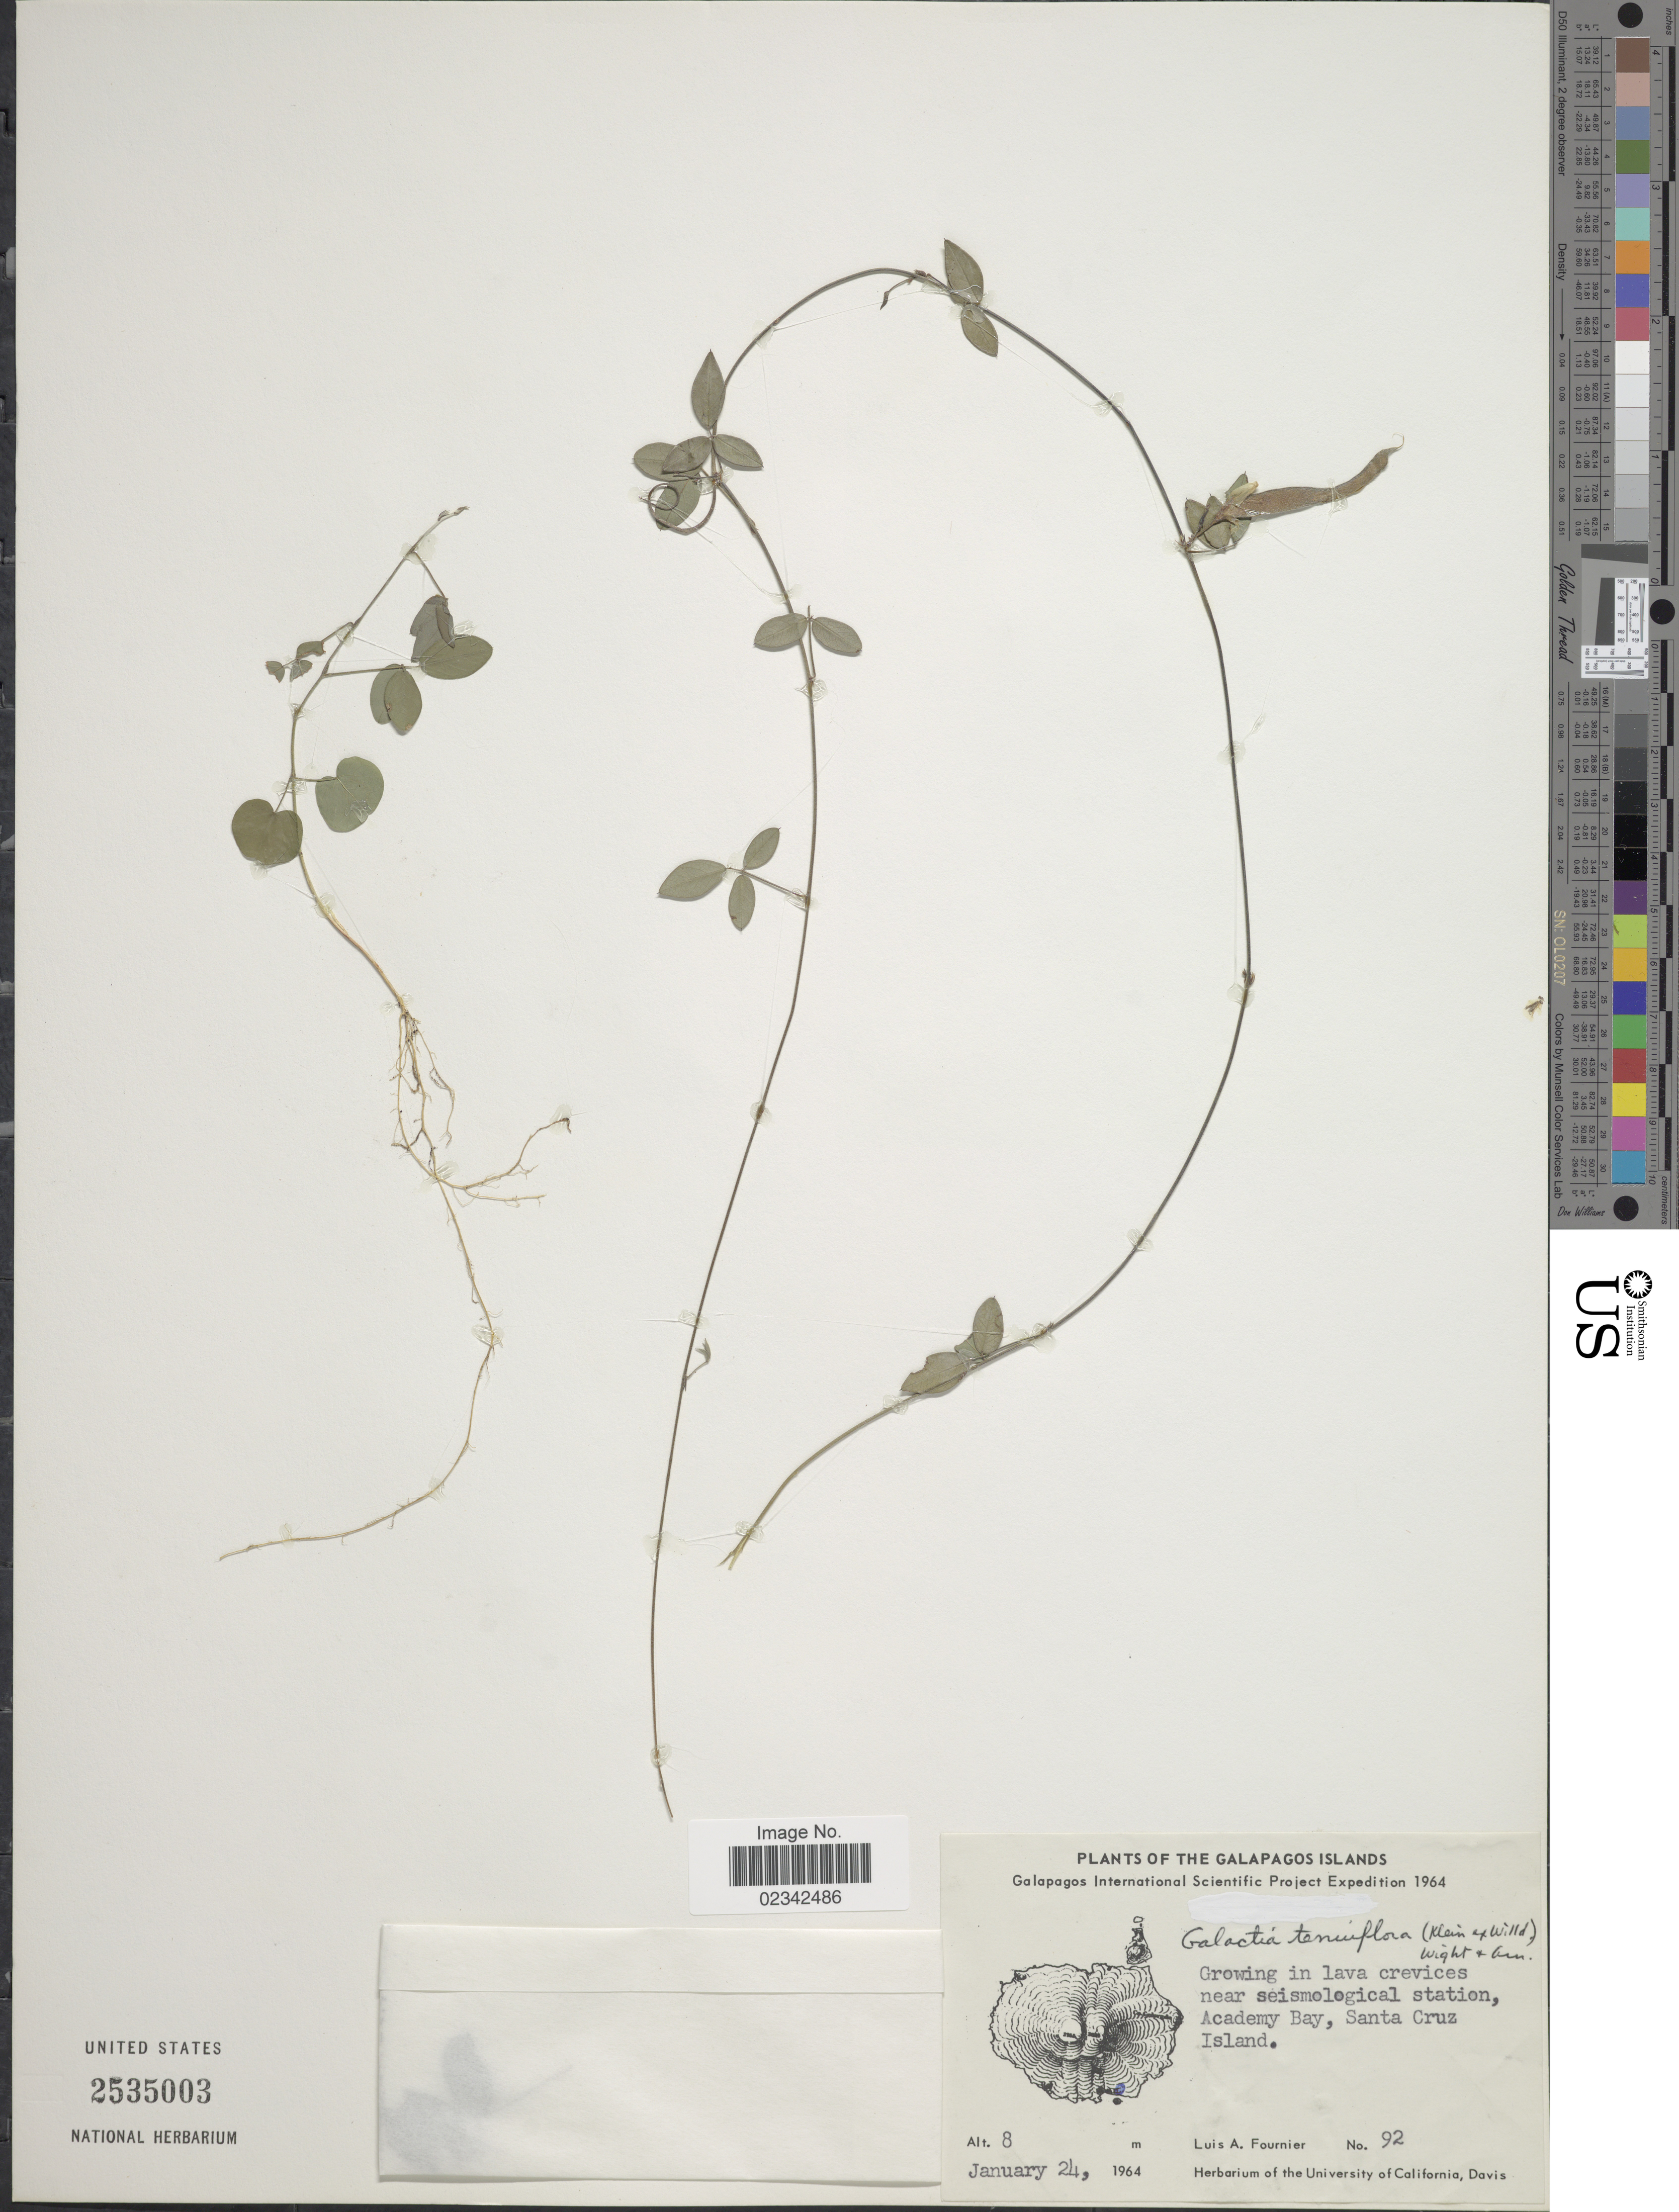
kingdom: Plantae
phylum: Tracheophyta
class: Magnoliopsida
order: Fabales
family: Fabaceae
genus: Galactia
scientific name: Galactia striata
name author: (Jacq.) Urb.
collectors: L. A. Fournier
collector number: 92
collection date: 1964-01-24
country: Ecuador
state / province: Colón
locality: Galapagos Islands, in lava crevices near seismologicam station, Academy Bay, Santa Cruz Island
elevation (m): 8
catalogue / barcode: US 2535003